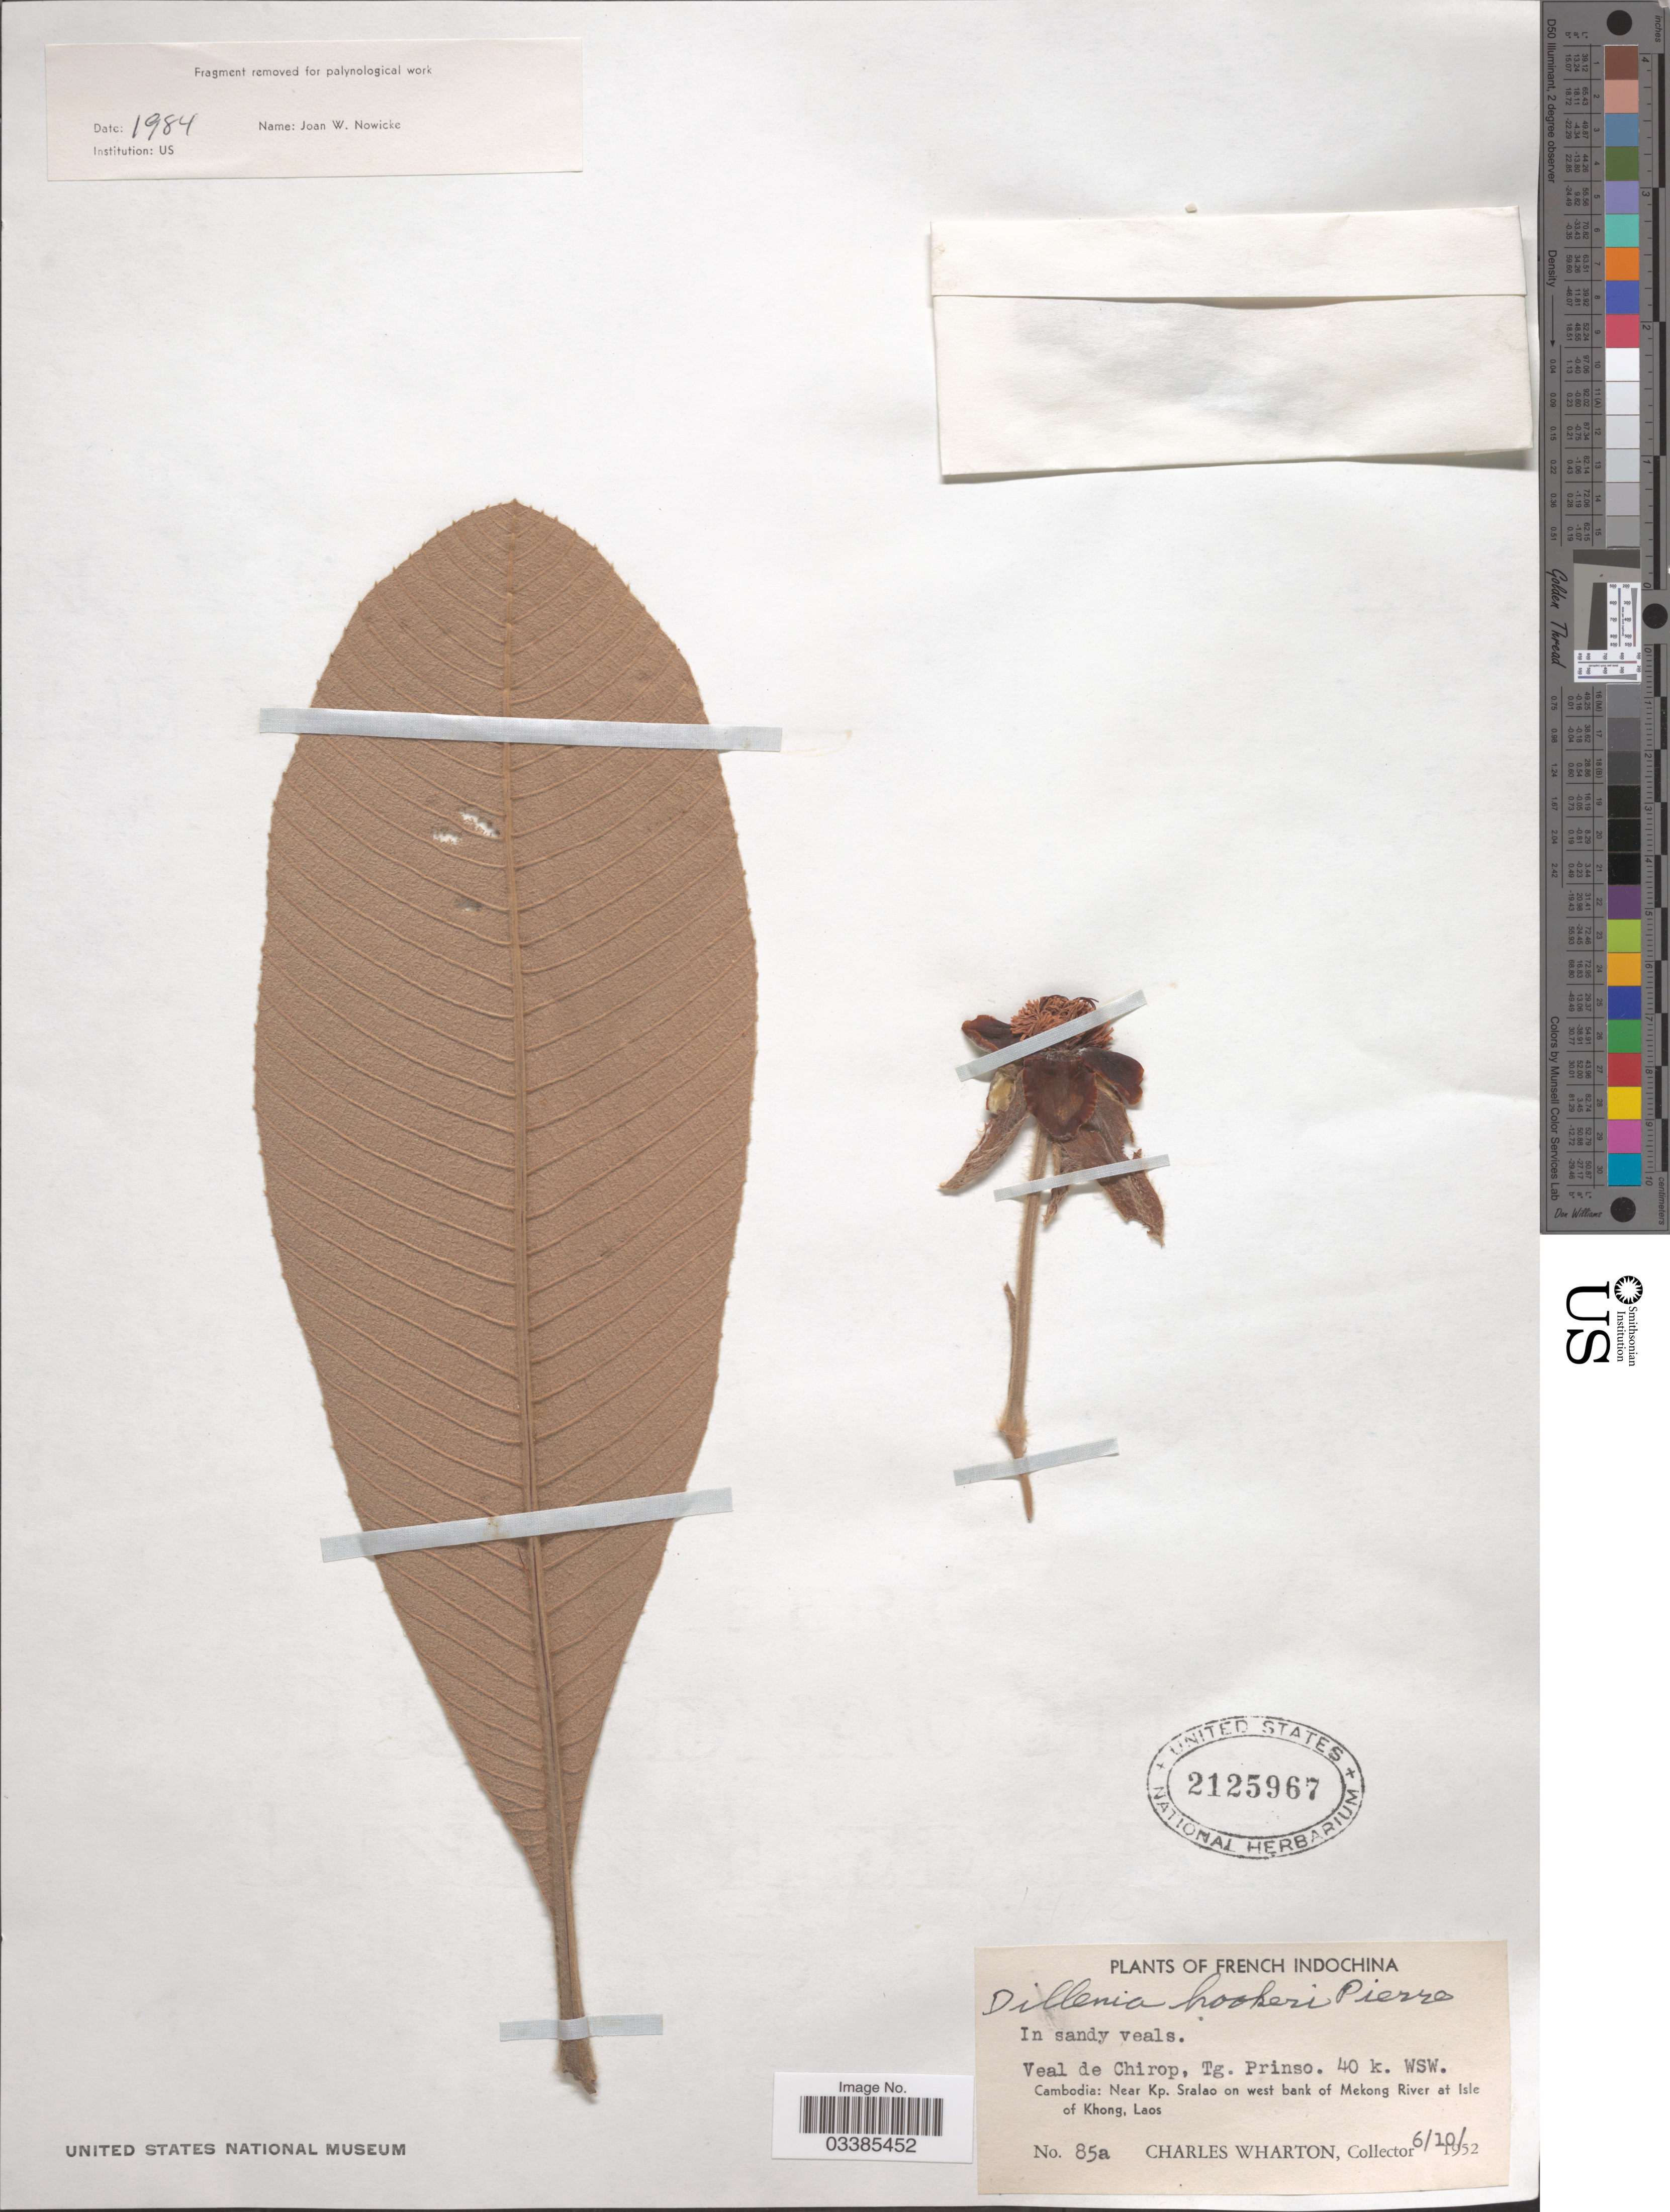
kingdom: Plantae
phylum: Tracheophyta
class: Magnoliopsida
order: Dilleniales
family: Dilleniaceae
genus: Dillenia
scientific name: Dillenia hookeri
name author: Pierre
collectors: C. Wharton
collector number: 85a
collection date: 1952-10-06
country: Cambodia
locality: French Indochina, Veal de Chirop, Tg. Prinso. 40 k. WSW. Cambodia: Near Kp. Sralao on west bank of Mekong River at Isle of Khong, Laos.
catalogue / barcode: US 2125967